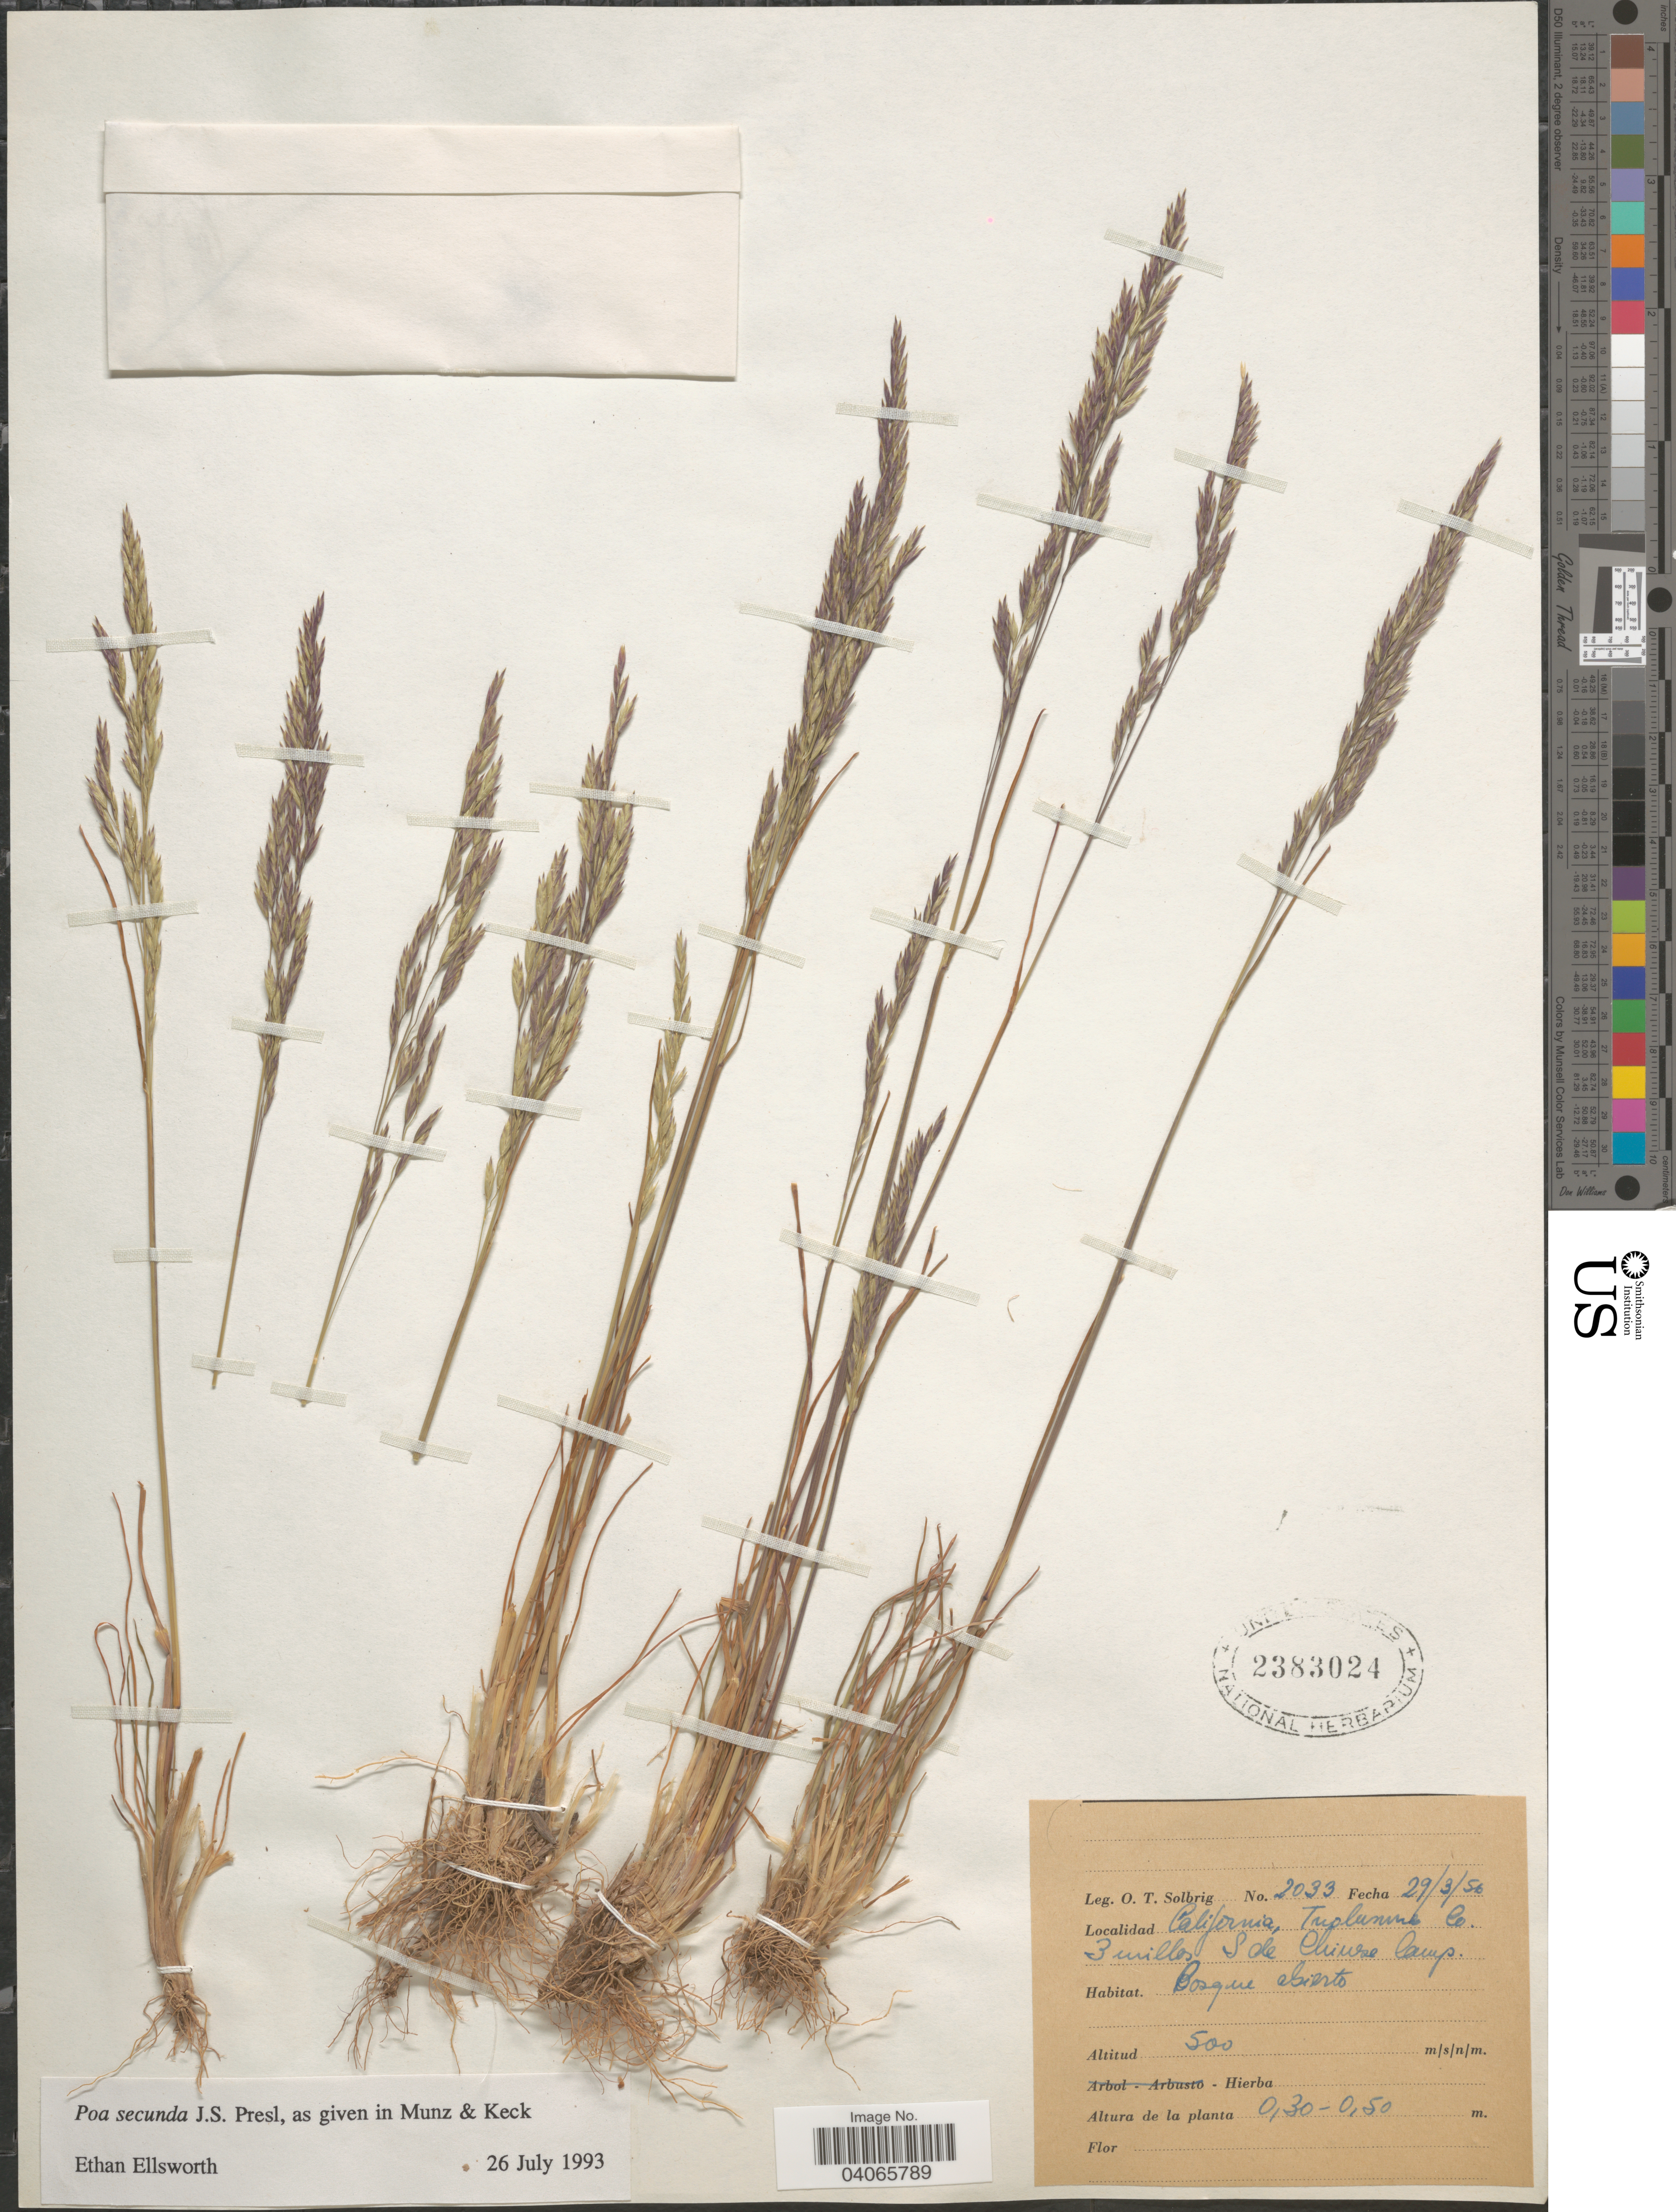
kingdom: Plantae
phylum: Tracheophyta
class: Liliopsida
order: Poales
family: Poaceae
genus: Poa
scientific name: Poa secunda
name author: J. Presl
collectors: O. T. Solbrig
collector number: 2033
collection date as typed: Transcribed d/m/y: 29/3/56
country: United States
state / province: California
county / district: Tuolumne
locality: Tuolumne Co. 3 miles S de Chinese Camp. Bosque abierto.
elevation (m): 500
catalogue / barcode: US 2383024